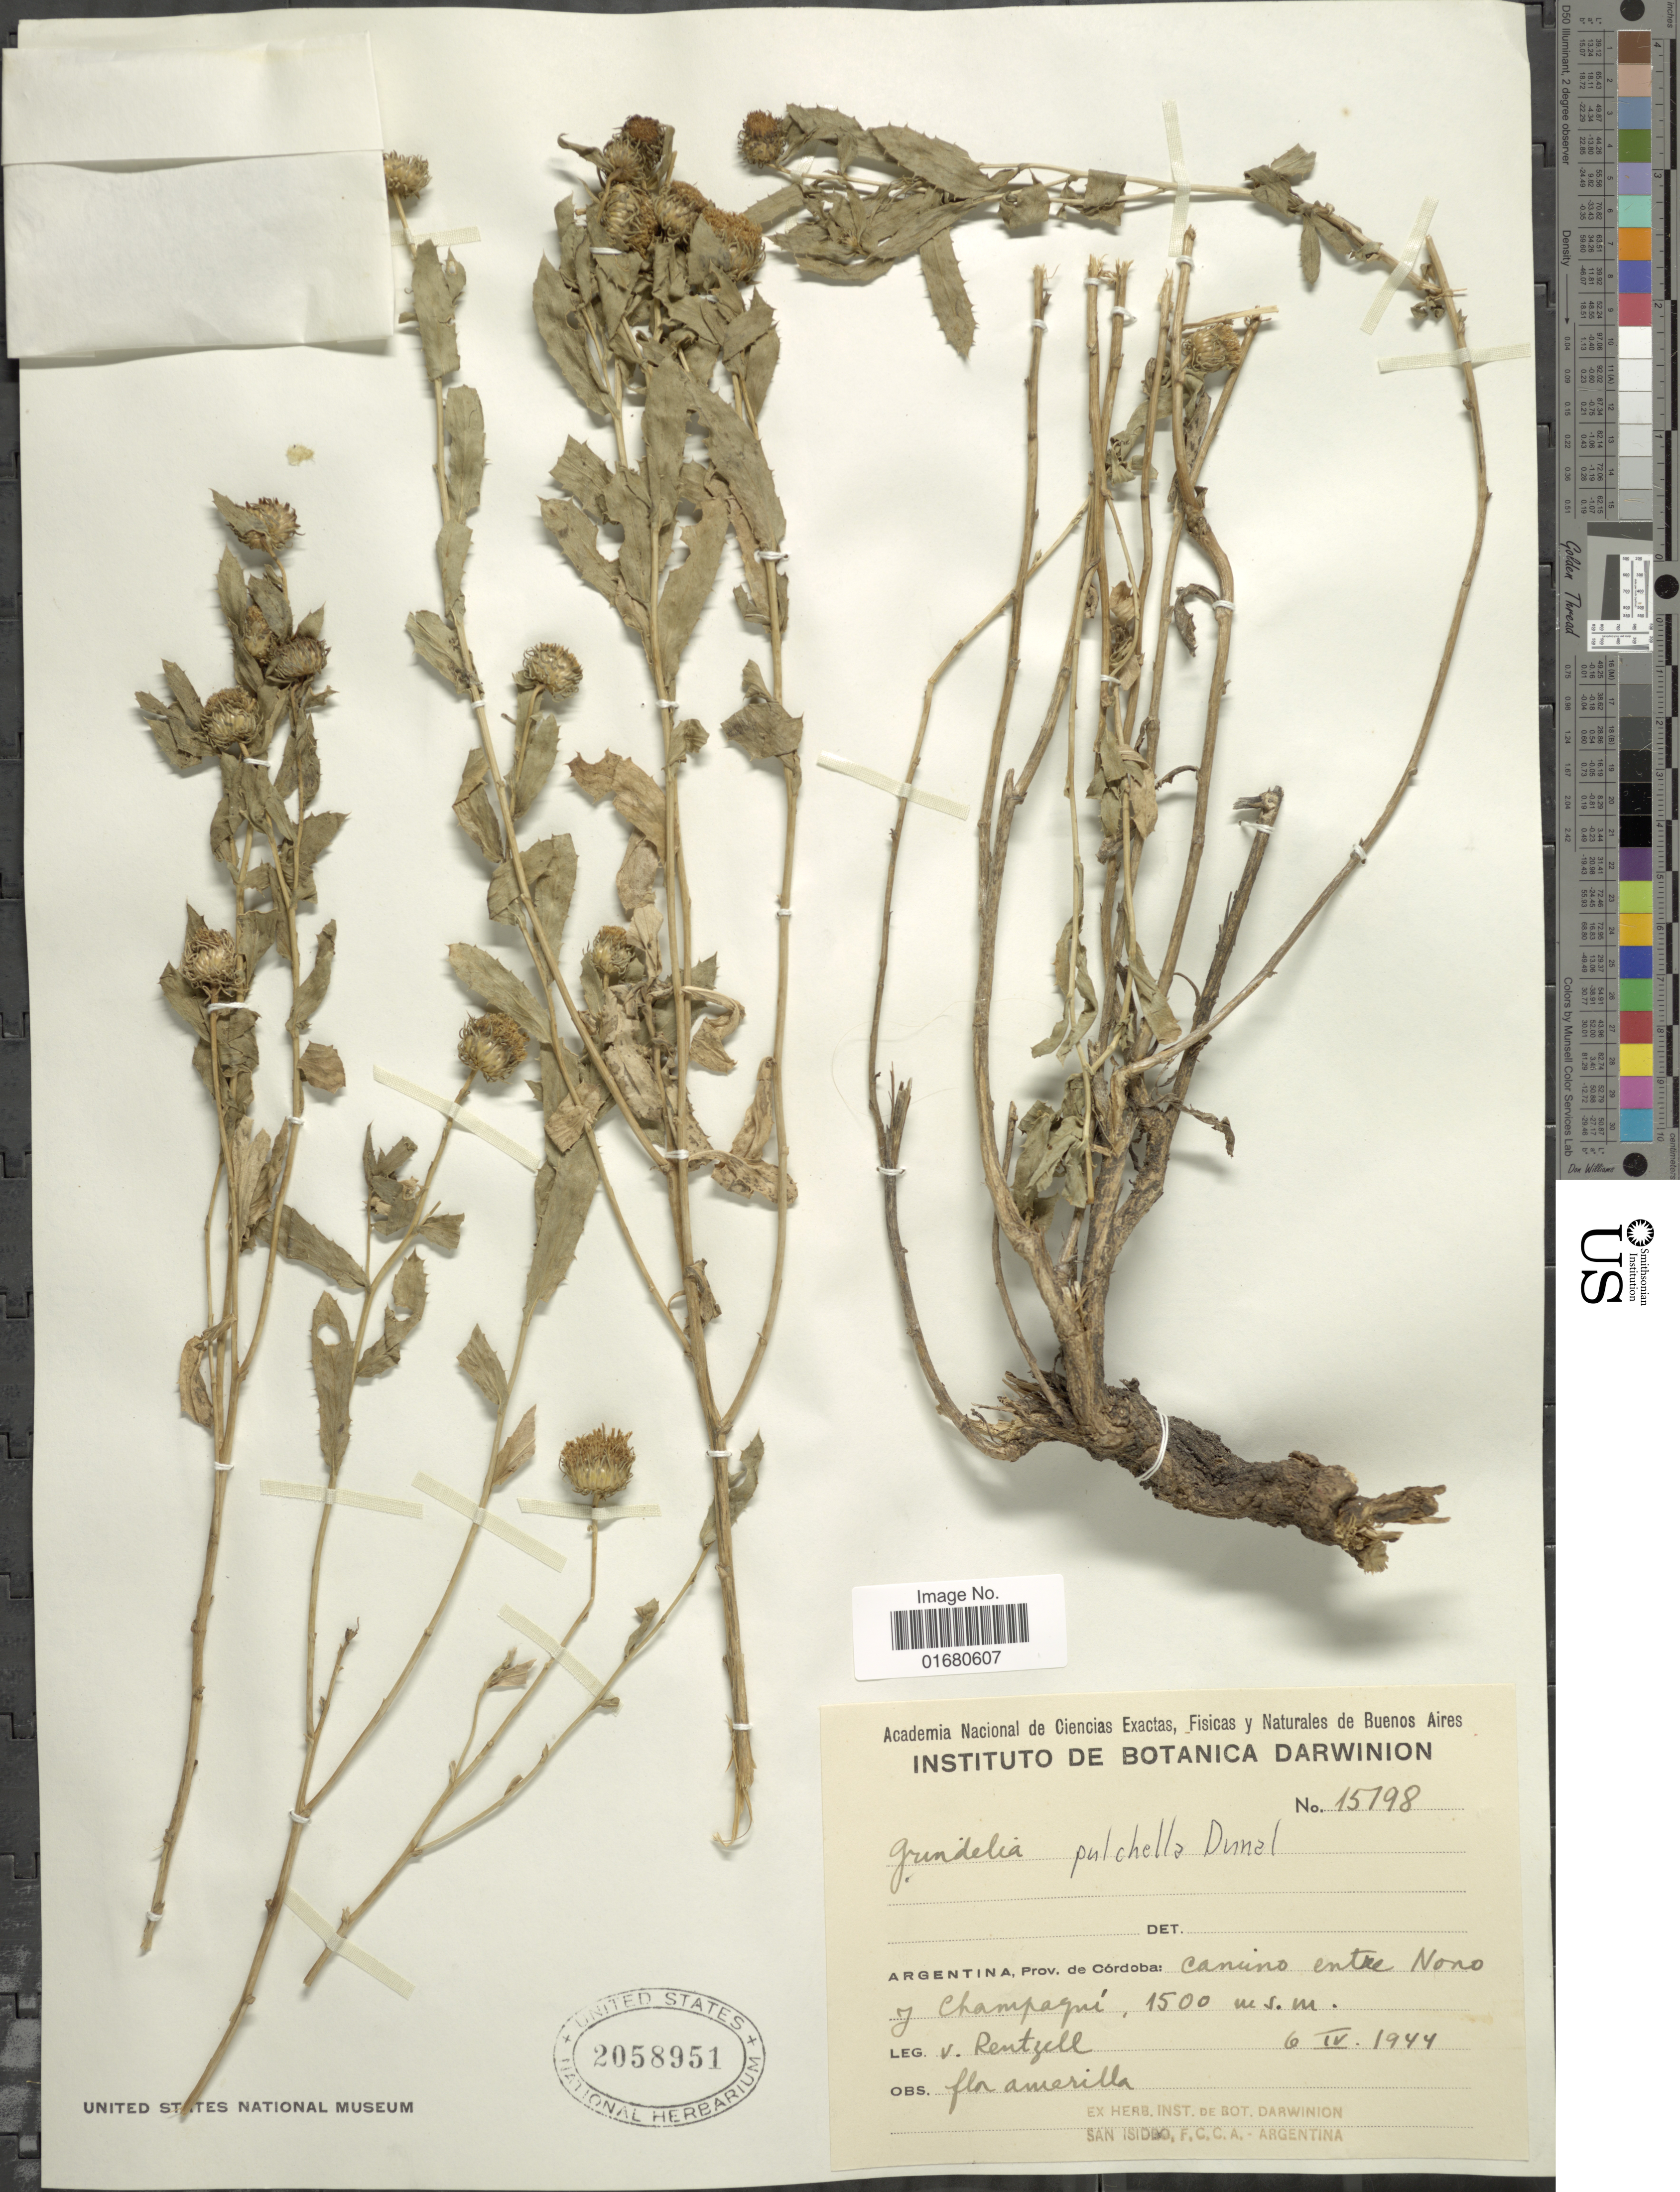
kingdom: Plantae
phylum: Tracheophyta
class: Magnoliopsida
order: Asterales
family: Asteraceae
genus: Grindelia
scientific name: Grindelia pulchella var. pulchella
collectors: I. von Rentzell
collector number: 15198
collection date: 1944-04-06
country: Colombia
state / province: Córdoba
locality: Camino entre Nono y Champaqui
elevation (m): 1500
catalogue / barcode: US 2058951